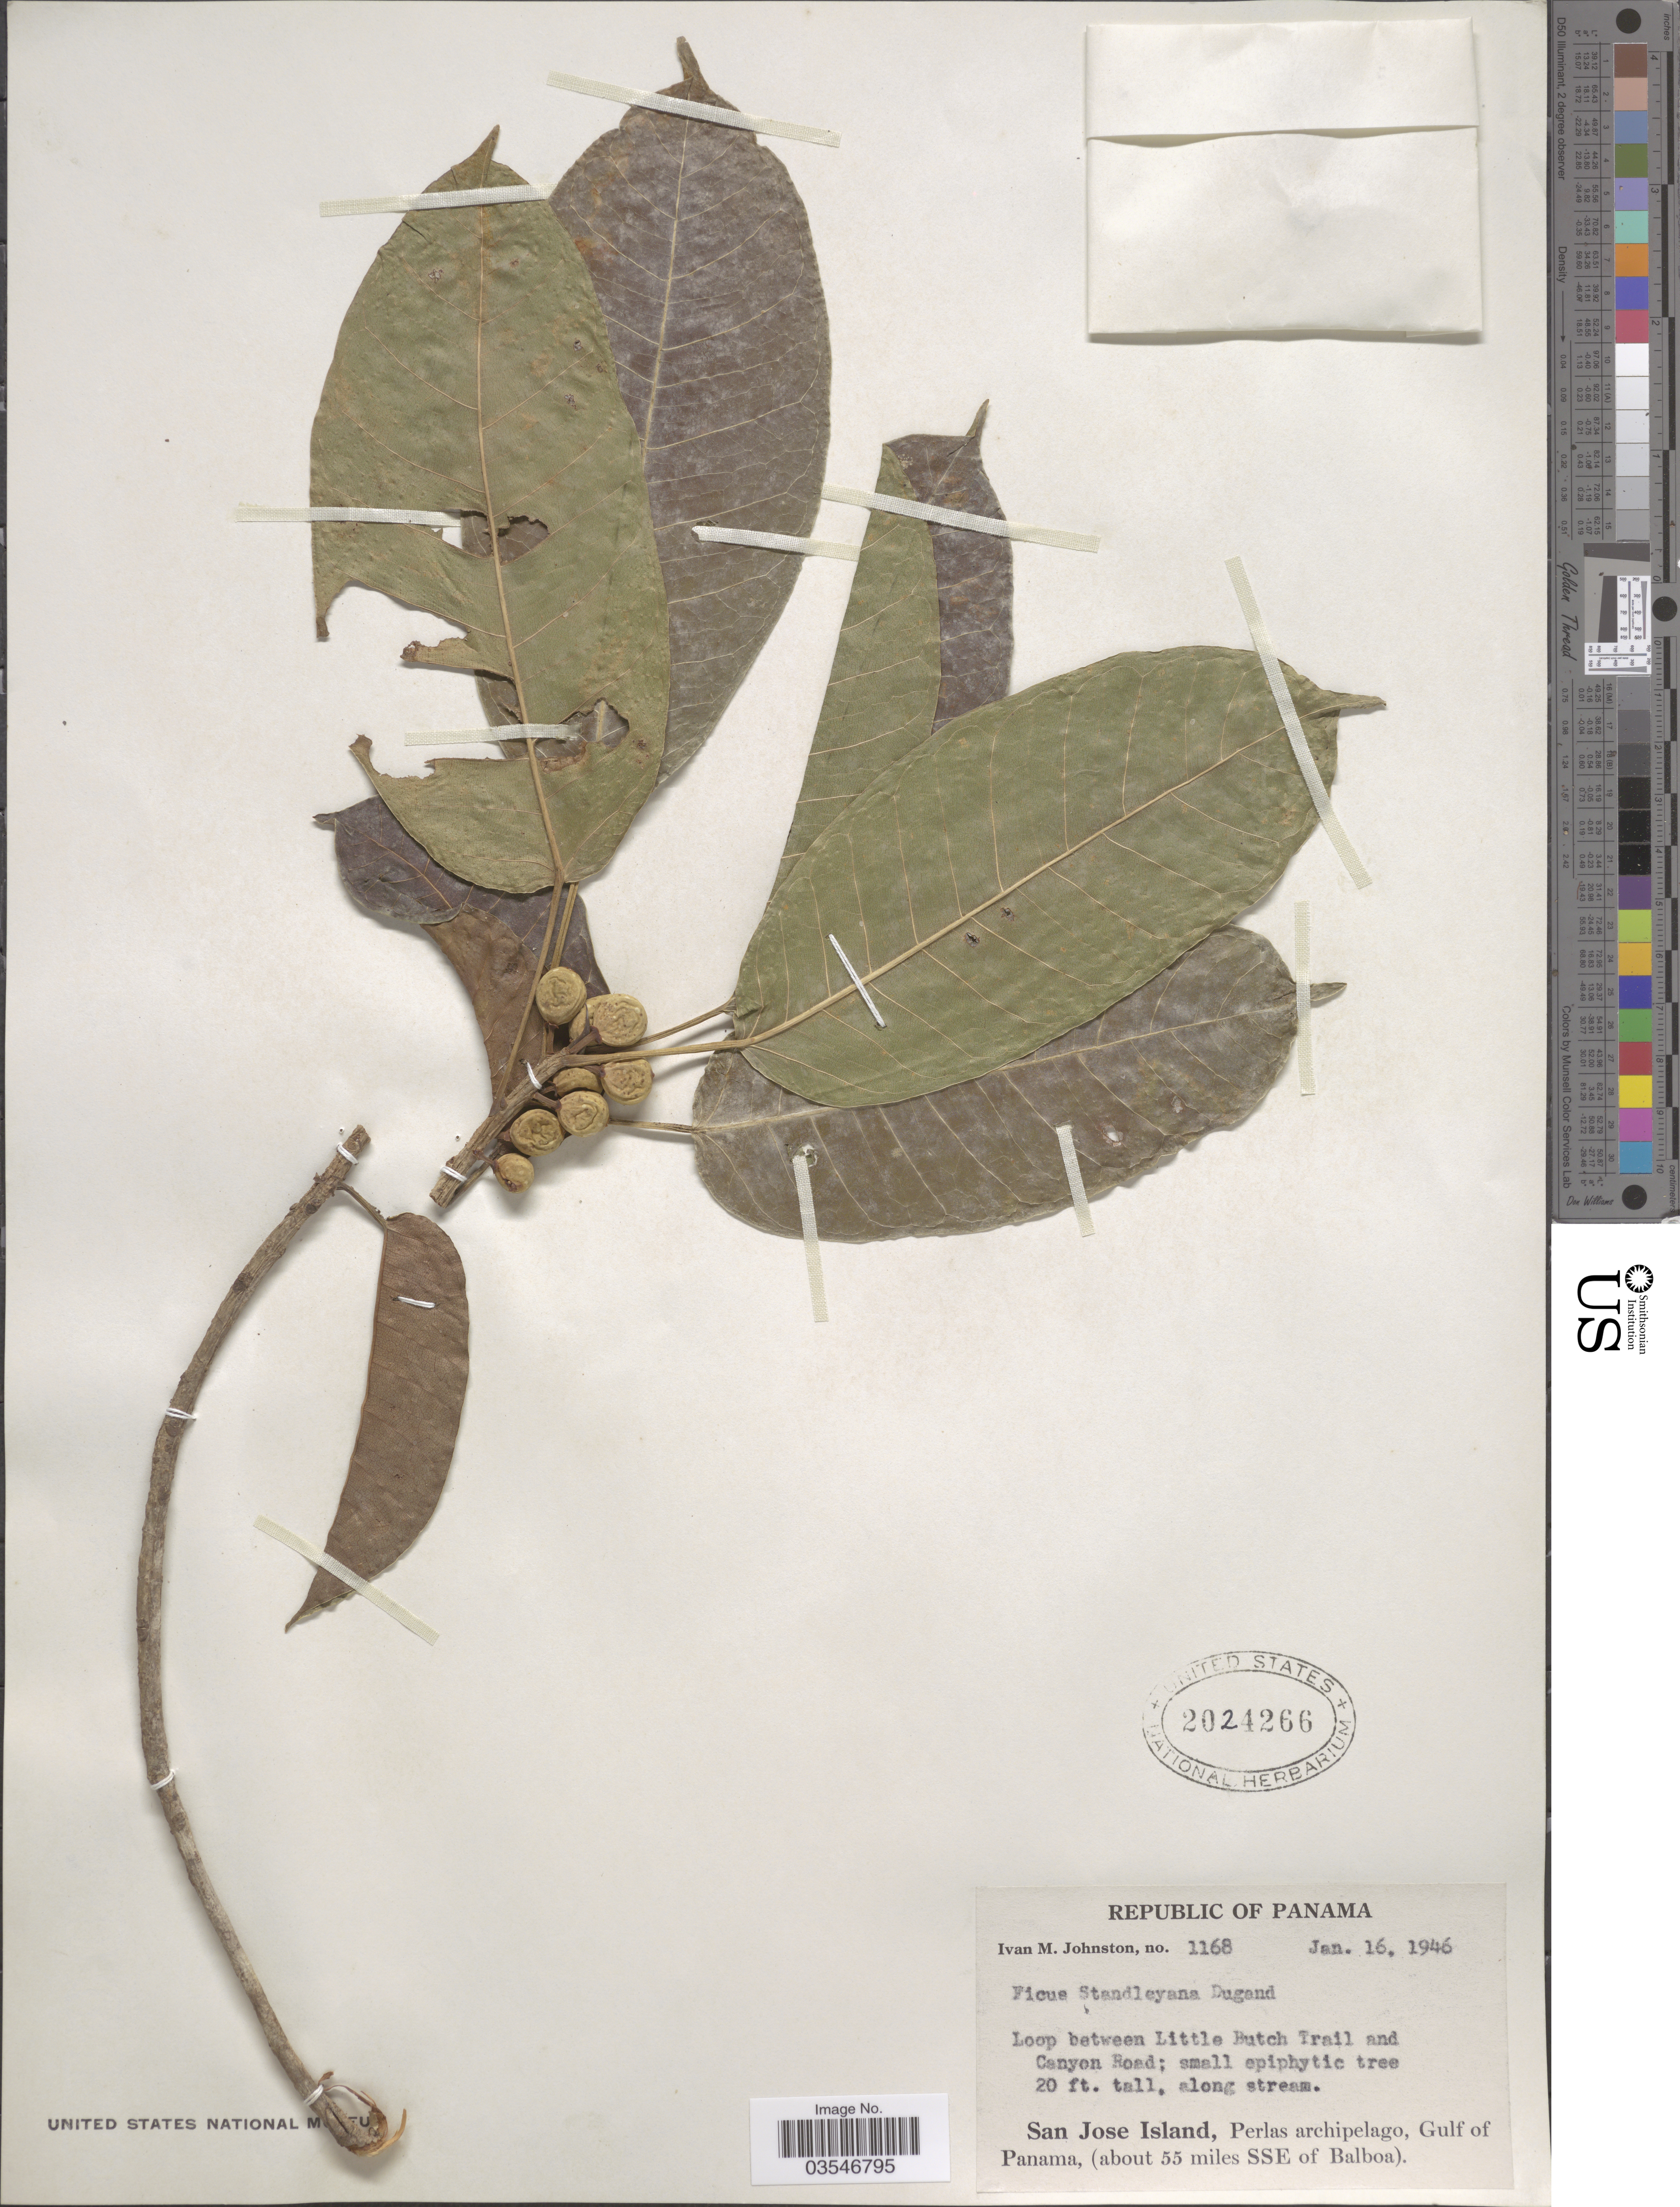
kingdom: Plantae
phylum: Tracheophyta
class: Magnoliopsida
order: Rosales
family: Moraceae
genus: Ficus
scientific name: Ficus citrifolia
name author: Mill.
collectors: I.M. Johnston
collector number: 1168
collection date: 1946-01-16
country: Panama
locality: Loop between Little Butch Trail and Canyon Road. San Jose Island, Perlas archipelago, Gulf of Panama, (about 55 miles SSE of Balboa).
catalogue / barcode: US 2024266